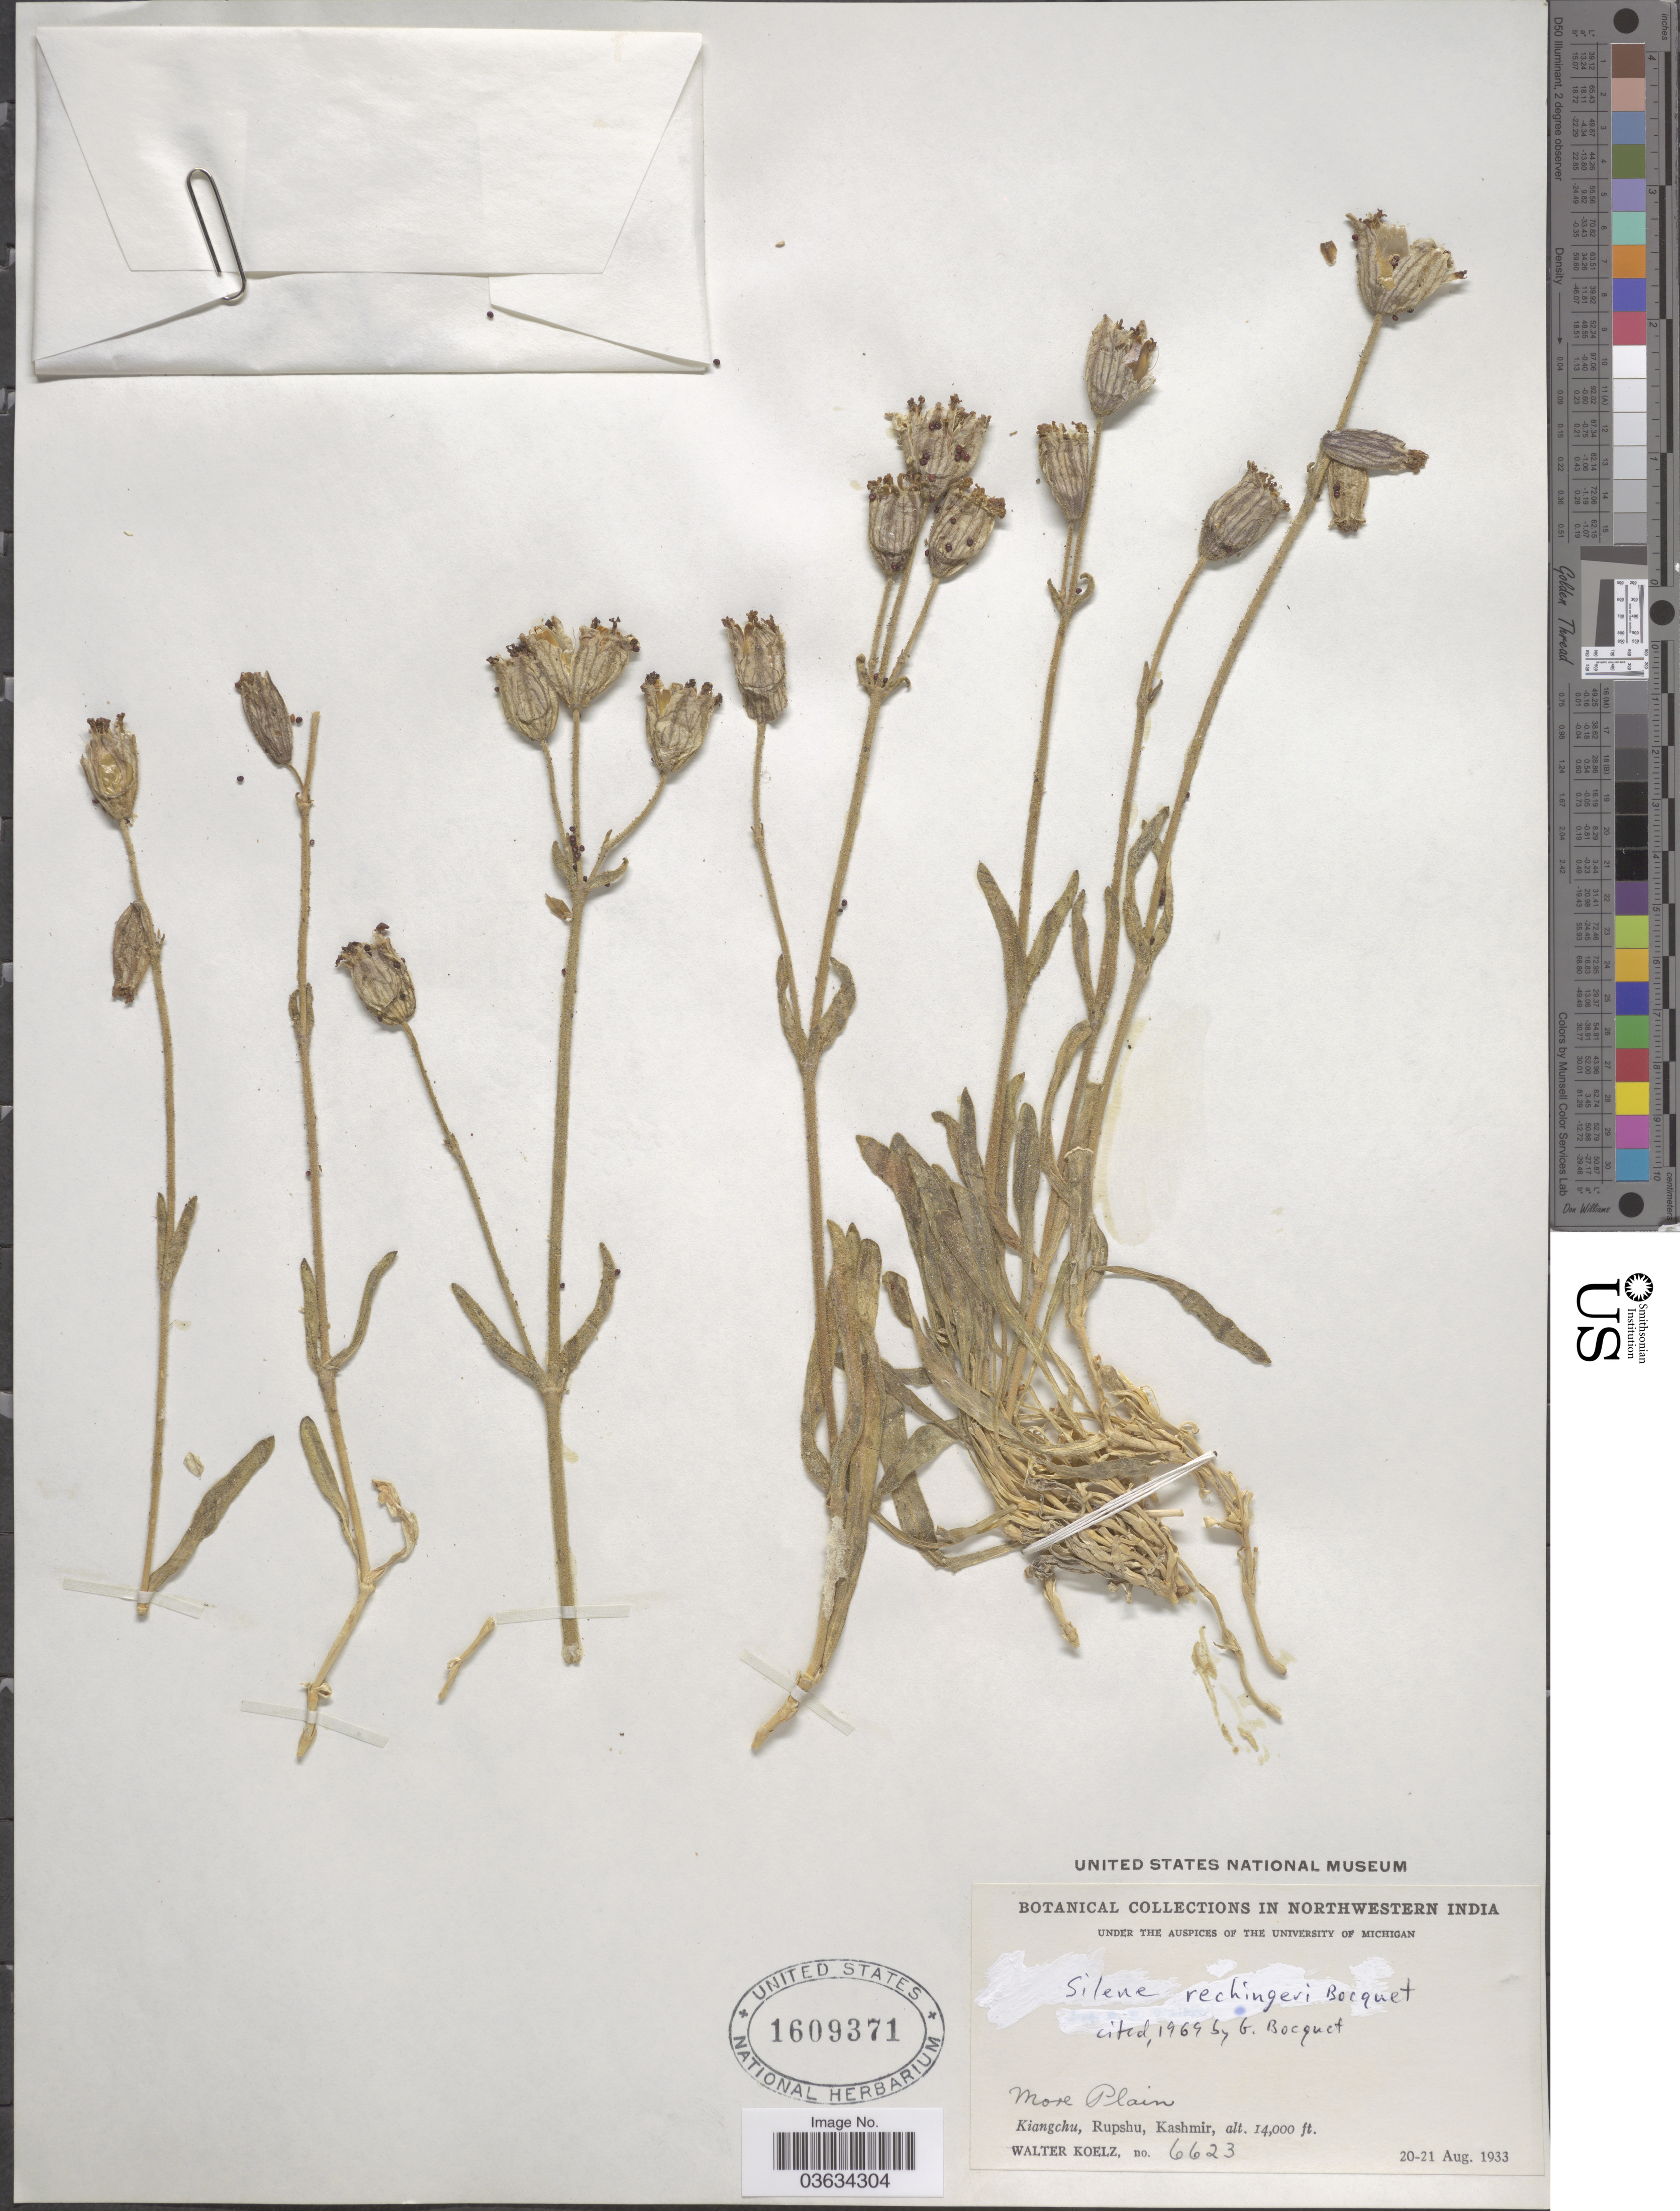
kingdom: Plantae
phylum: Tracheophyta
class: Magnoliopsida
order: Caryophyllales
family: Caryophyllaceae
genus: Silene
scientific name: Silene rechingeri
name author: Bocquet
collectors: W. N. Koelz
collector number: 6623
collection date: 1933-08-20/1933-08-21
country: India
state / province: Jammu and Kashmir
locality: In Northwestern India. More Plain. Kiangchu, Rupshu, Kashmir.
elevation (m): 4267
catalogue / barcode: US 1609371